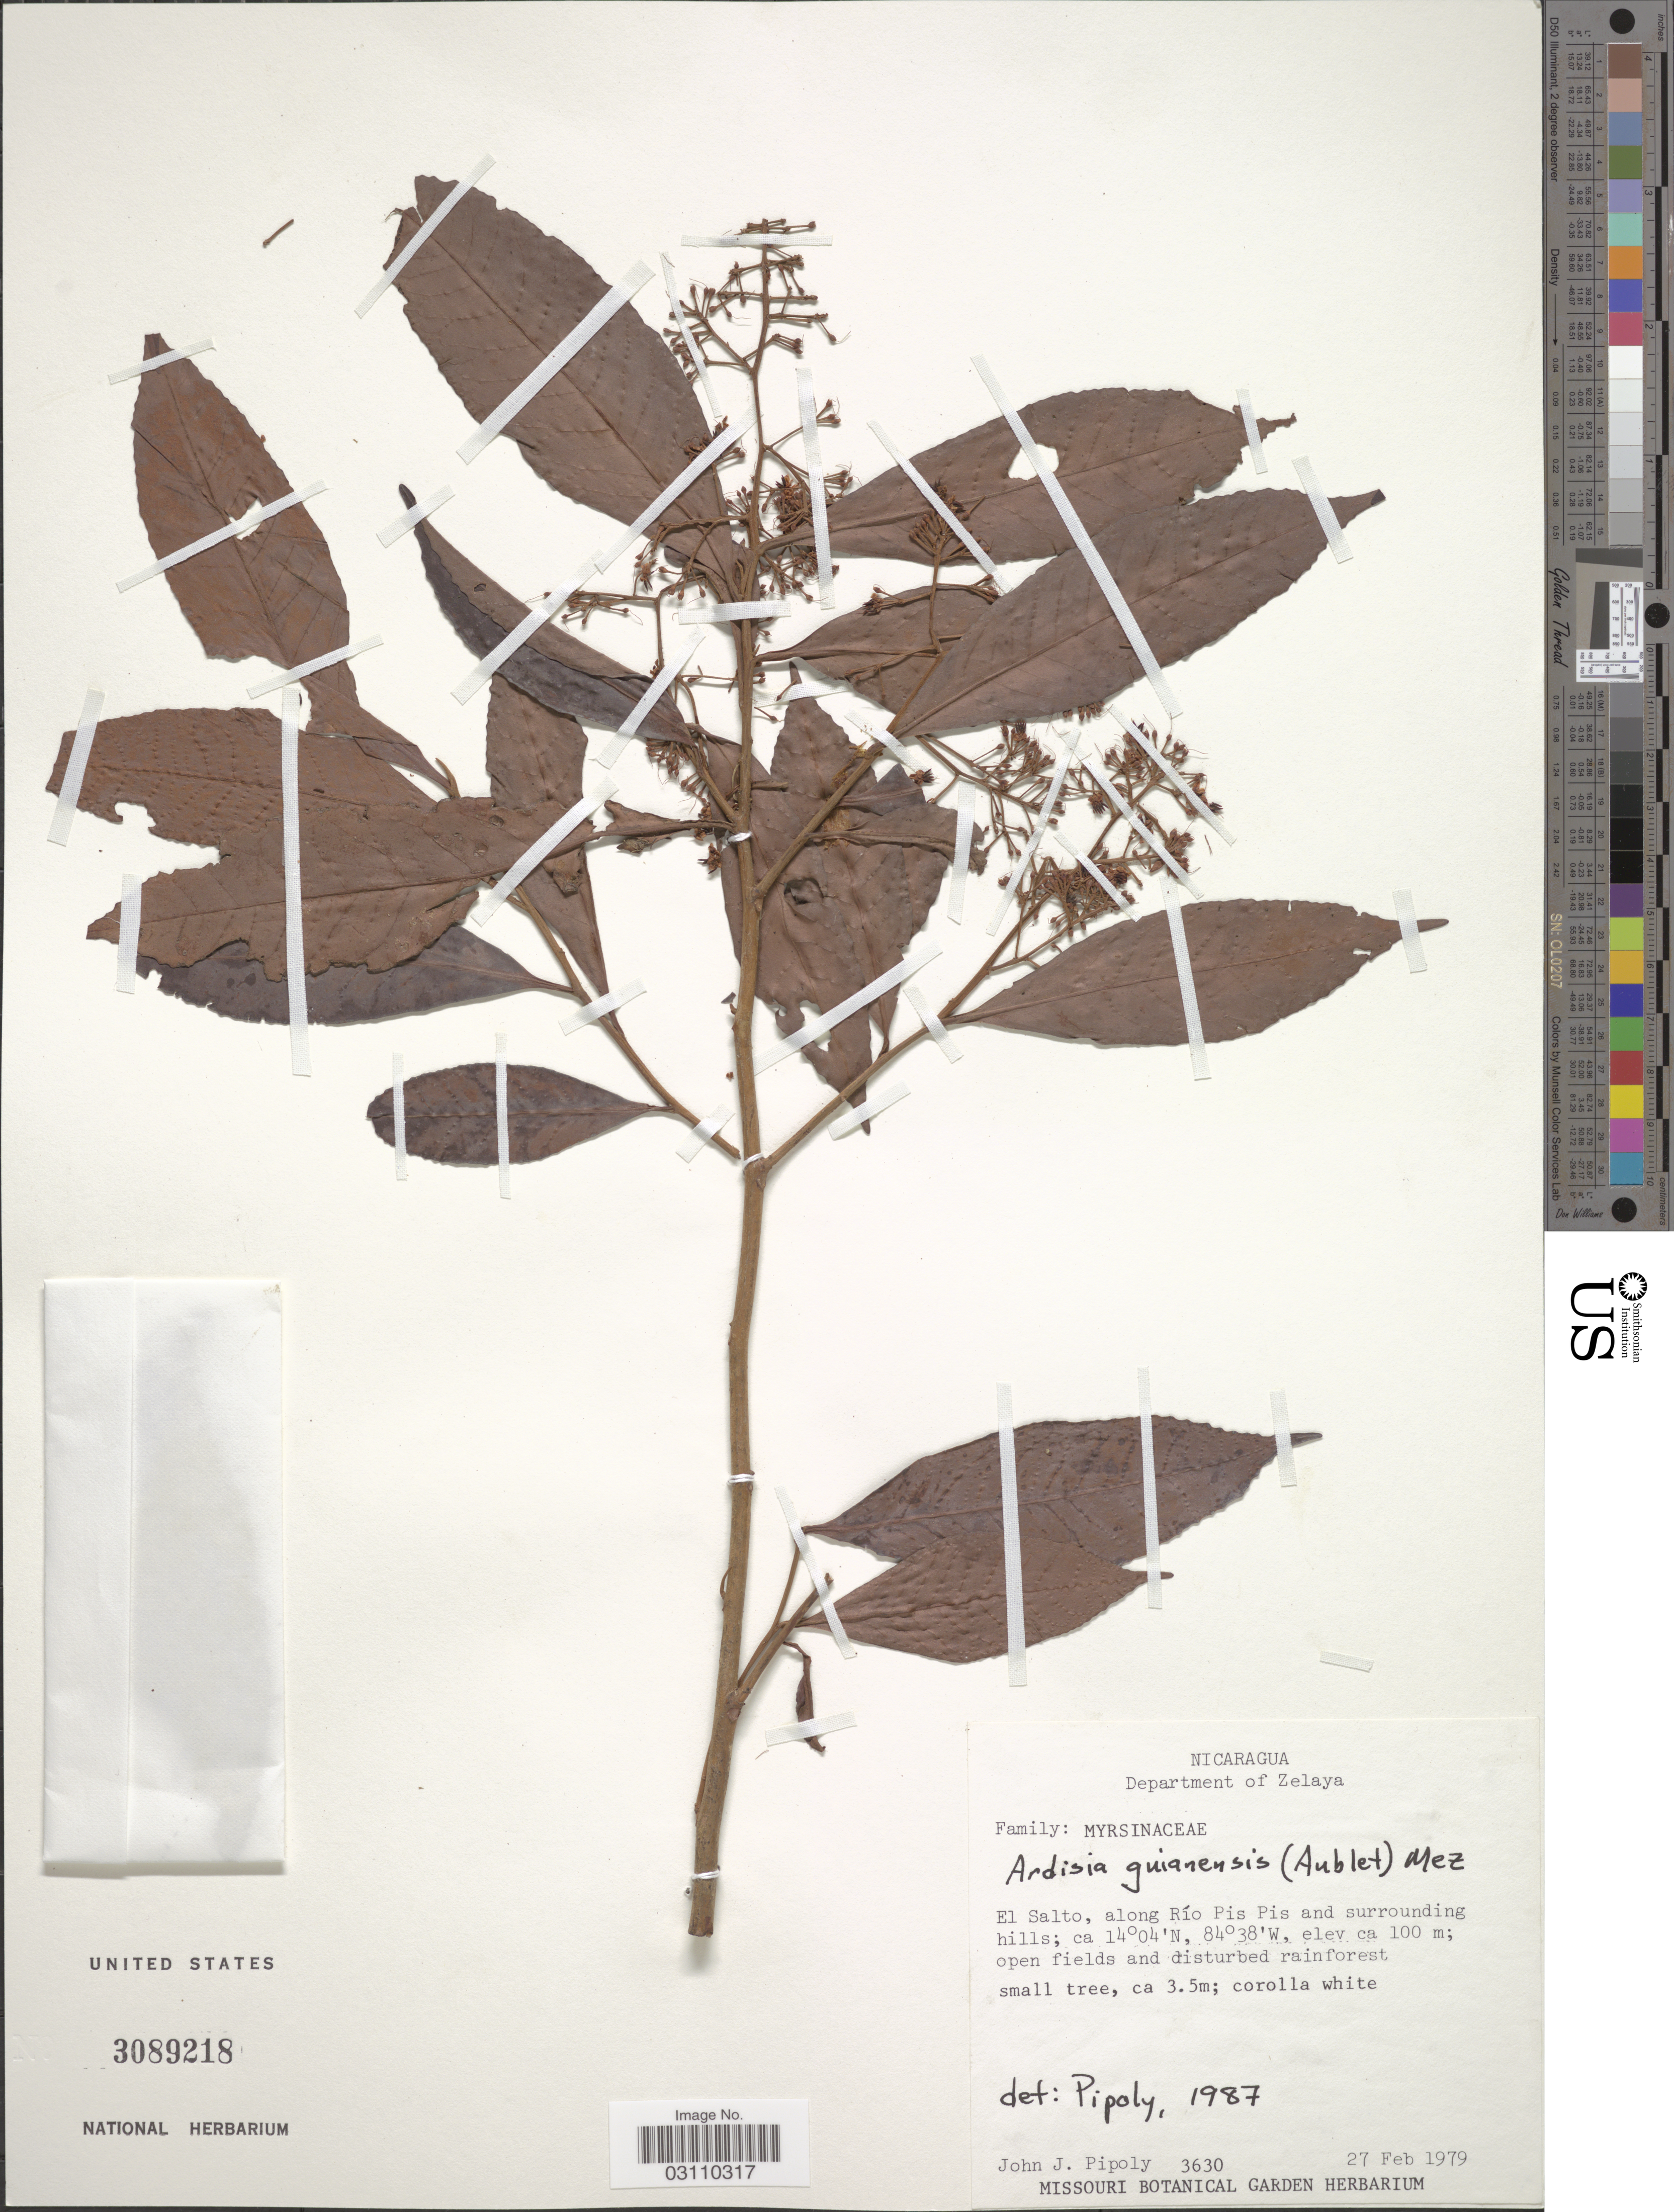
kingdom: Plantae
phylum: Tracheophyta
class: Magnoliopsida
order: Ericales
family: Primulaceae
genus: Ardisia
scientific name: Ardisia guianensis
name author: (Aubl.) Mez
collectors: J. J. Pipoly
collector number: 3630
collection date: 1979-02-27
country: Nicaragua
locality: Department of Zelaya, El Salto, along Río Pis Pis and surrounding hills.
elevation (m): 100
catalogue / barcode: US 3089218